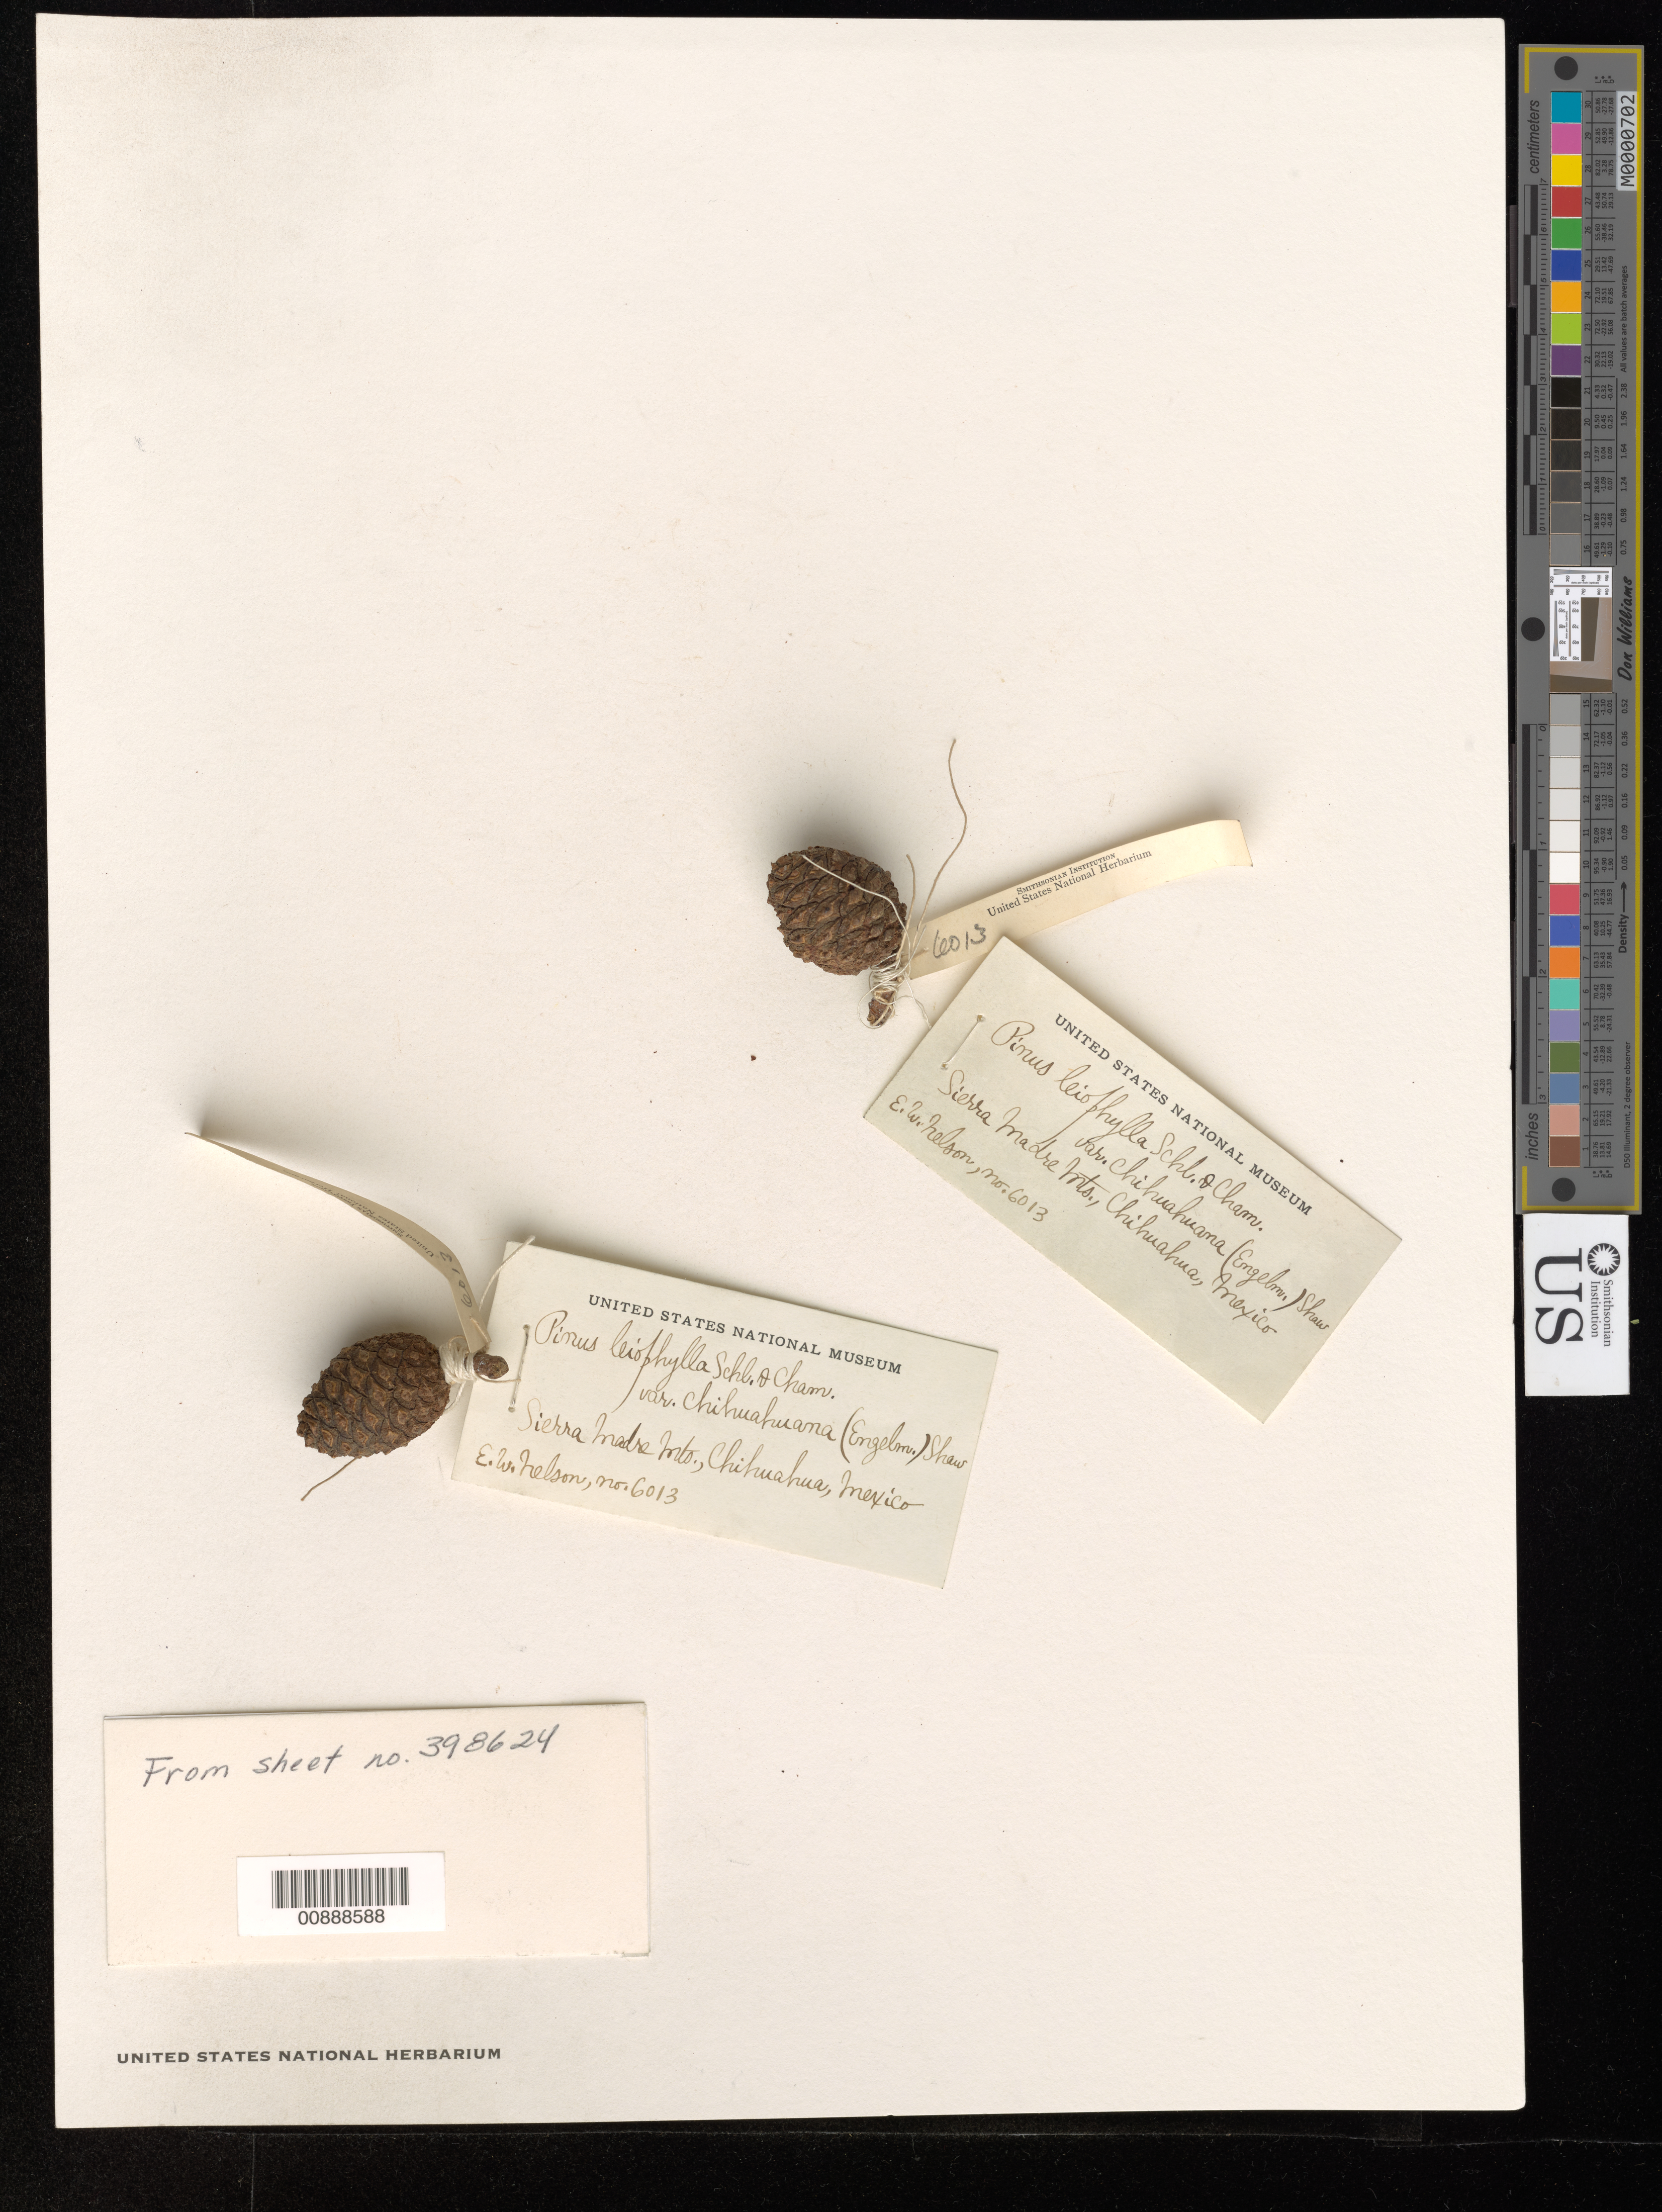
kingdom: Plantae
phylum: Tracheophyta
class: Pinopsida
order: Pinales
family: Pinaceae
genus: Pinus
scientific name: Pinus leiophylla var. chihuahuana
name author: (Engelm.) Shaw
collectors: E. W. Nelson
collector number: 6013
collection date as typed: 21 Jun 1899 to 29 Jul 1899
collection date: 1899-06-21/1899-07-29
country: Mexico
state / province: Chihuahua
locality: Sierra Madre, Chihuahua.